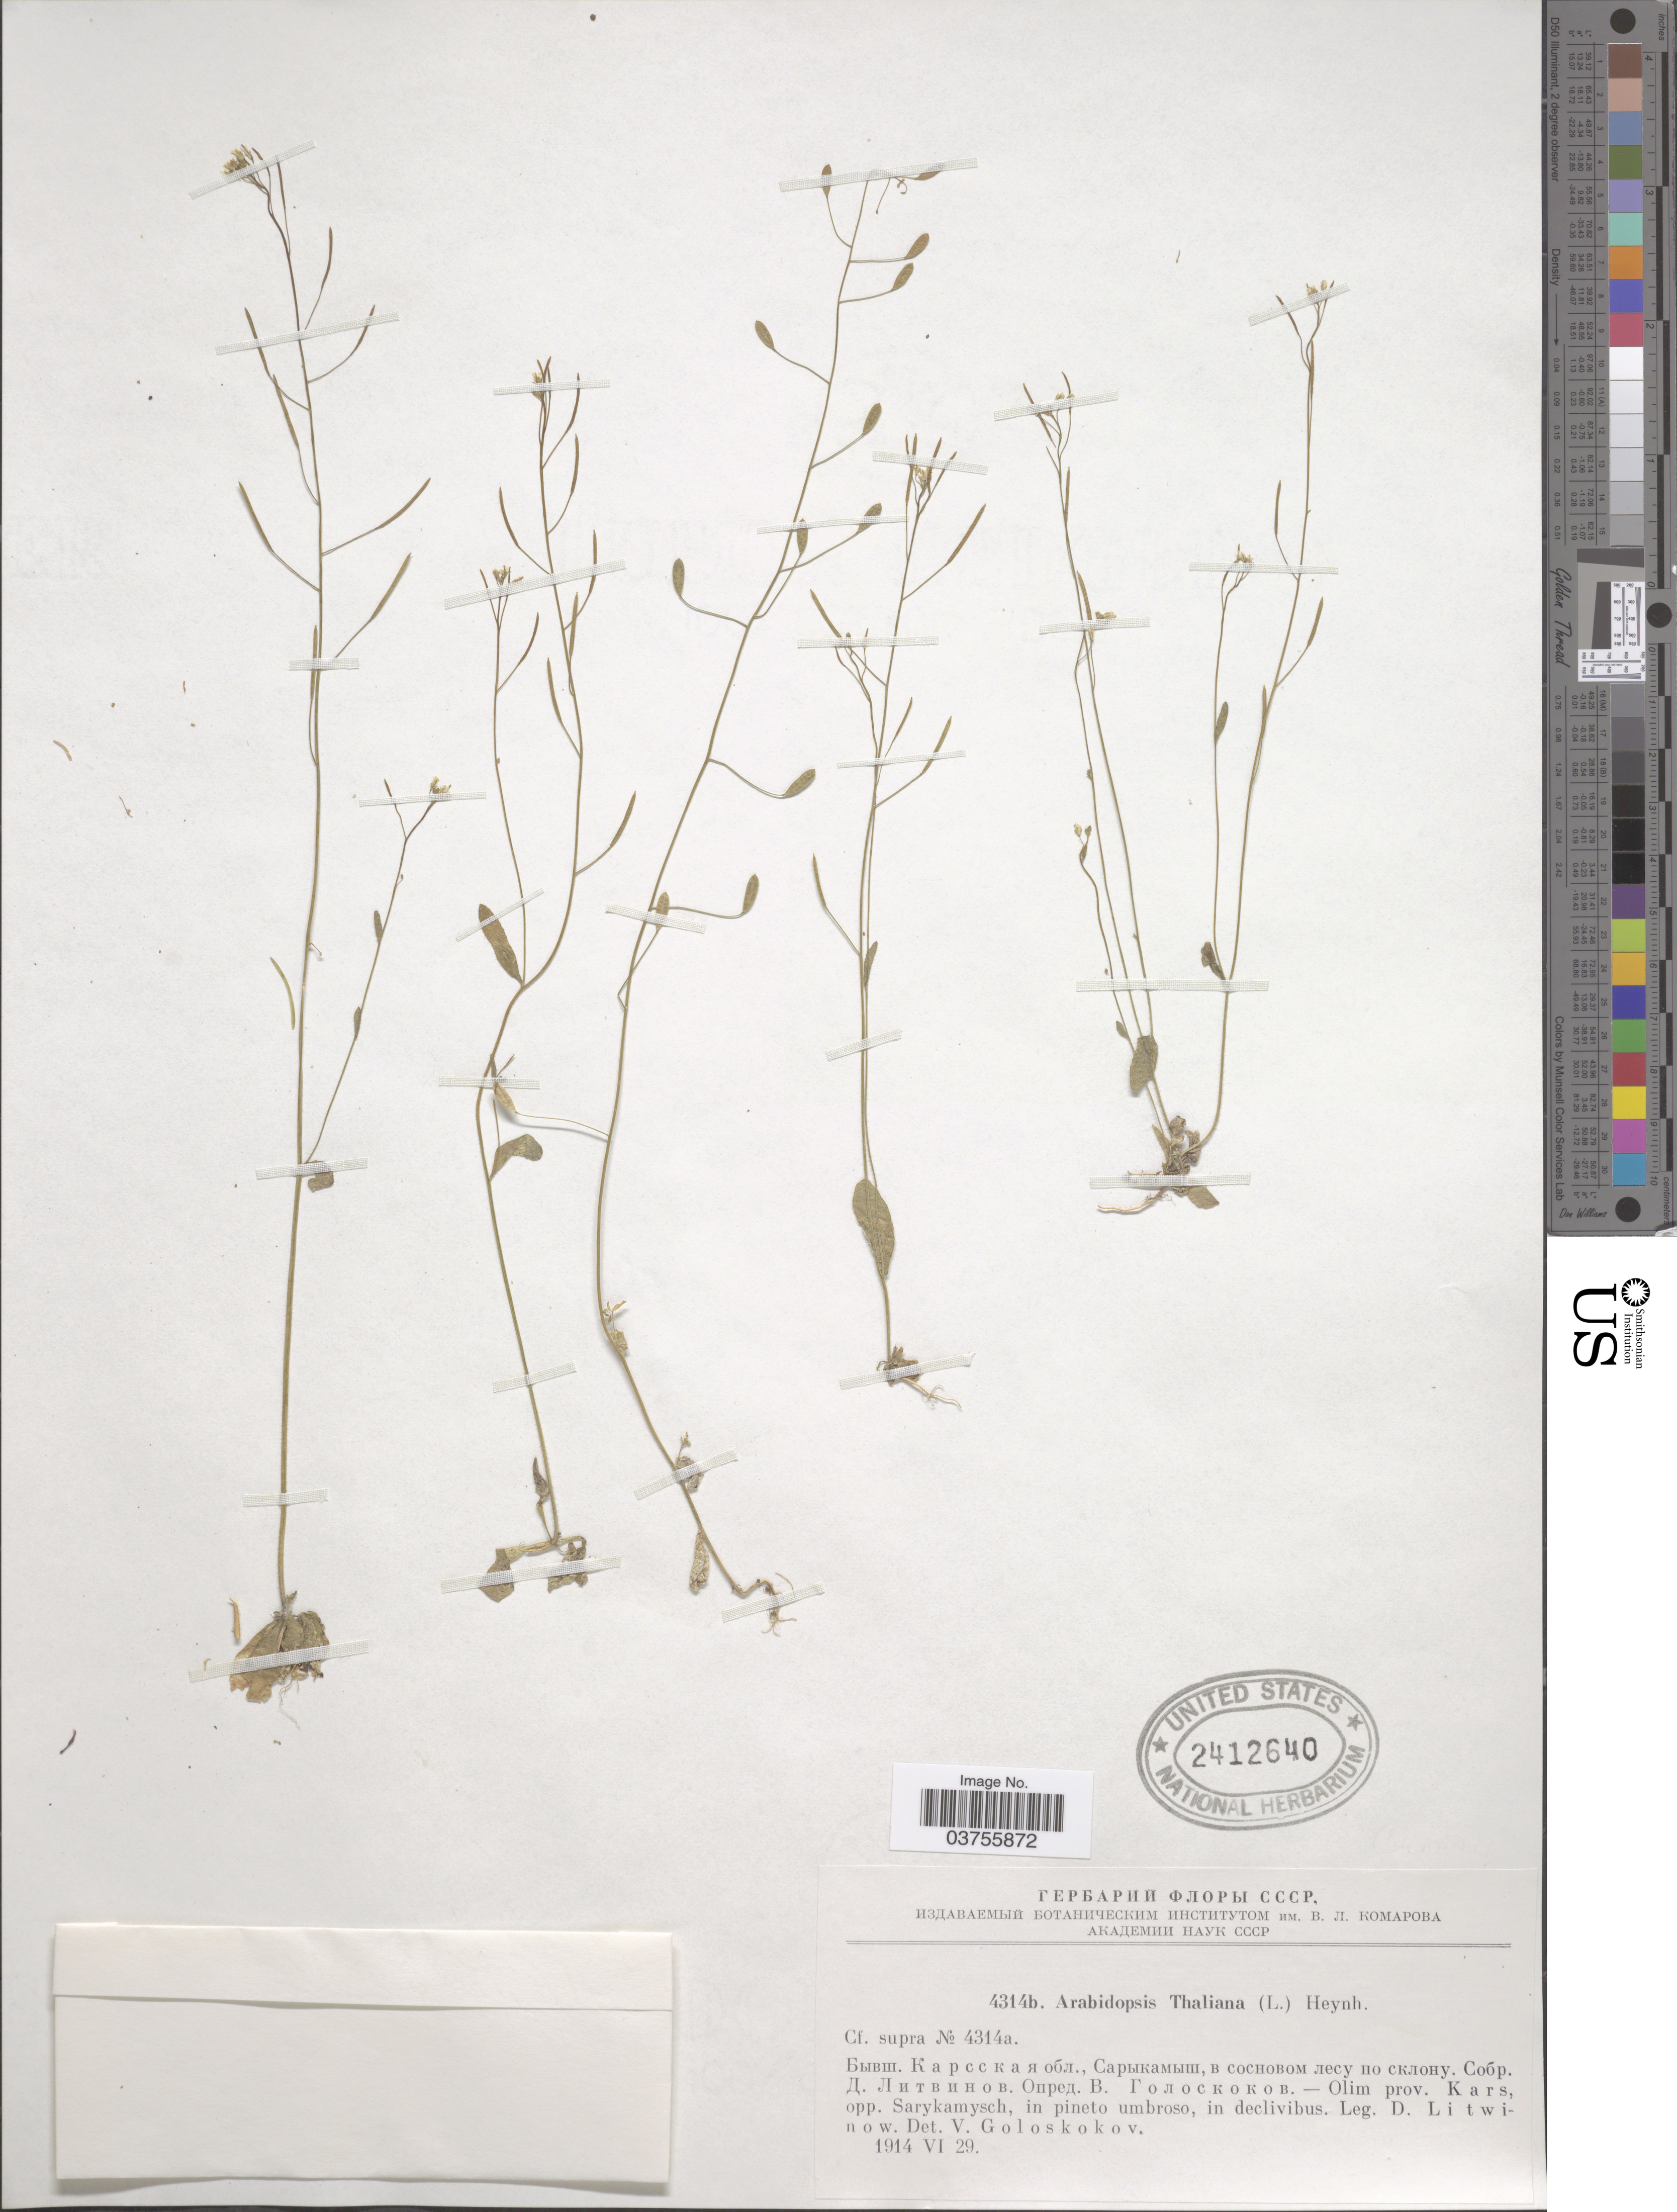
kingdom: Plantae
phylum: Tracheophyta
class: Magnoliopsida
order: Brassicales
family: Brassicaceae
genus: Arabidopsis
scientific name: Arabidopsis thaliana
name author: (L.) Heynh.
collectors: D. Litwinow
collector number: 4314b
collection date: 1914-06-29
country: Turkmenistan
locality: Olim prov. Kars, opp. Sarykamysch.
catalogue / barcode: US 2412640